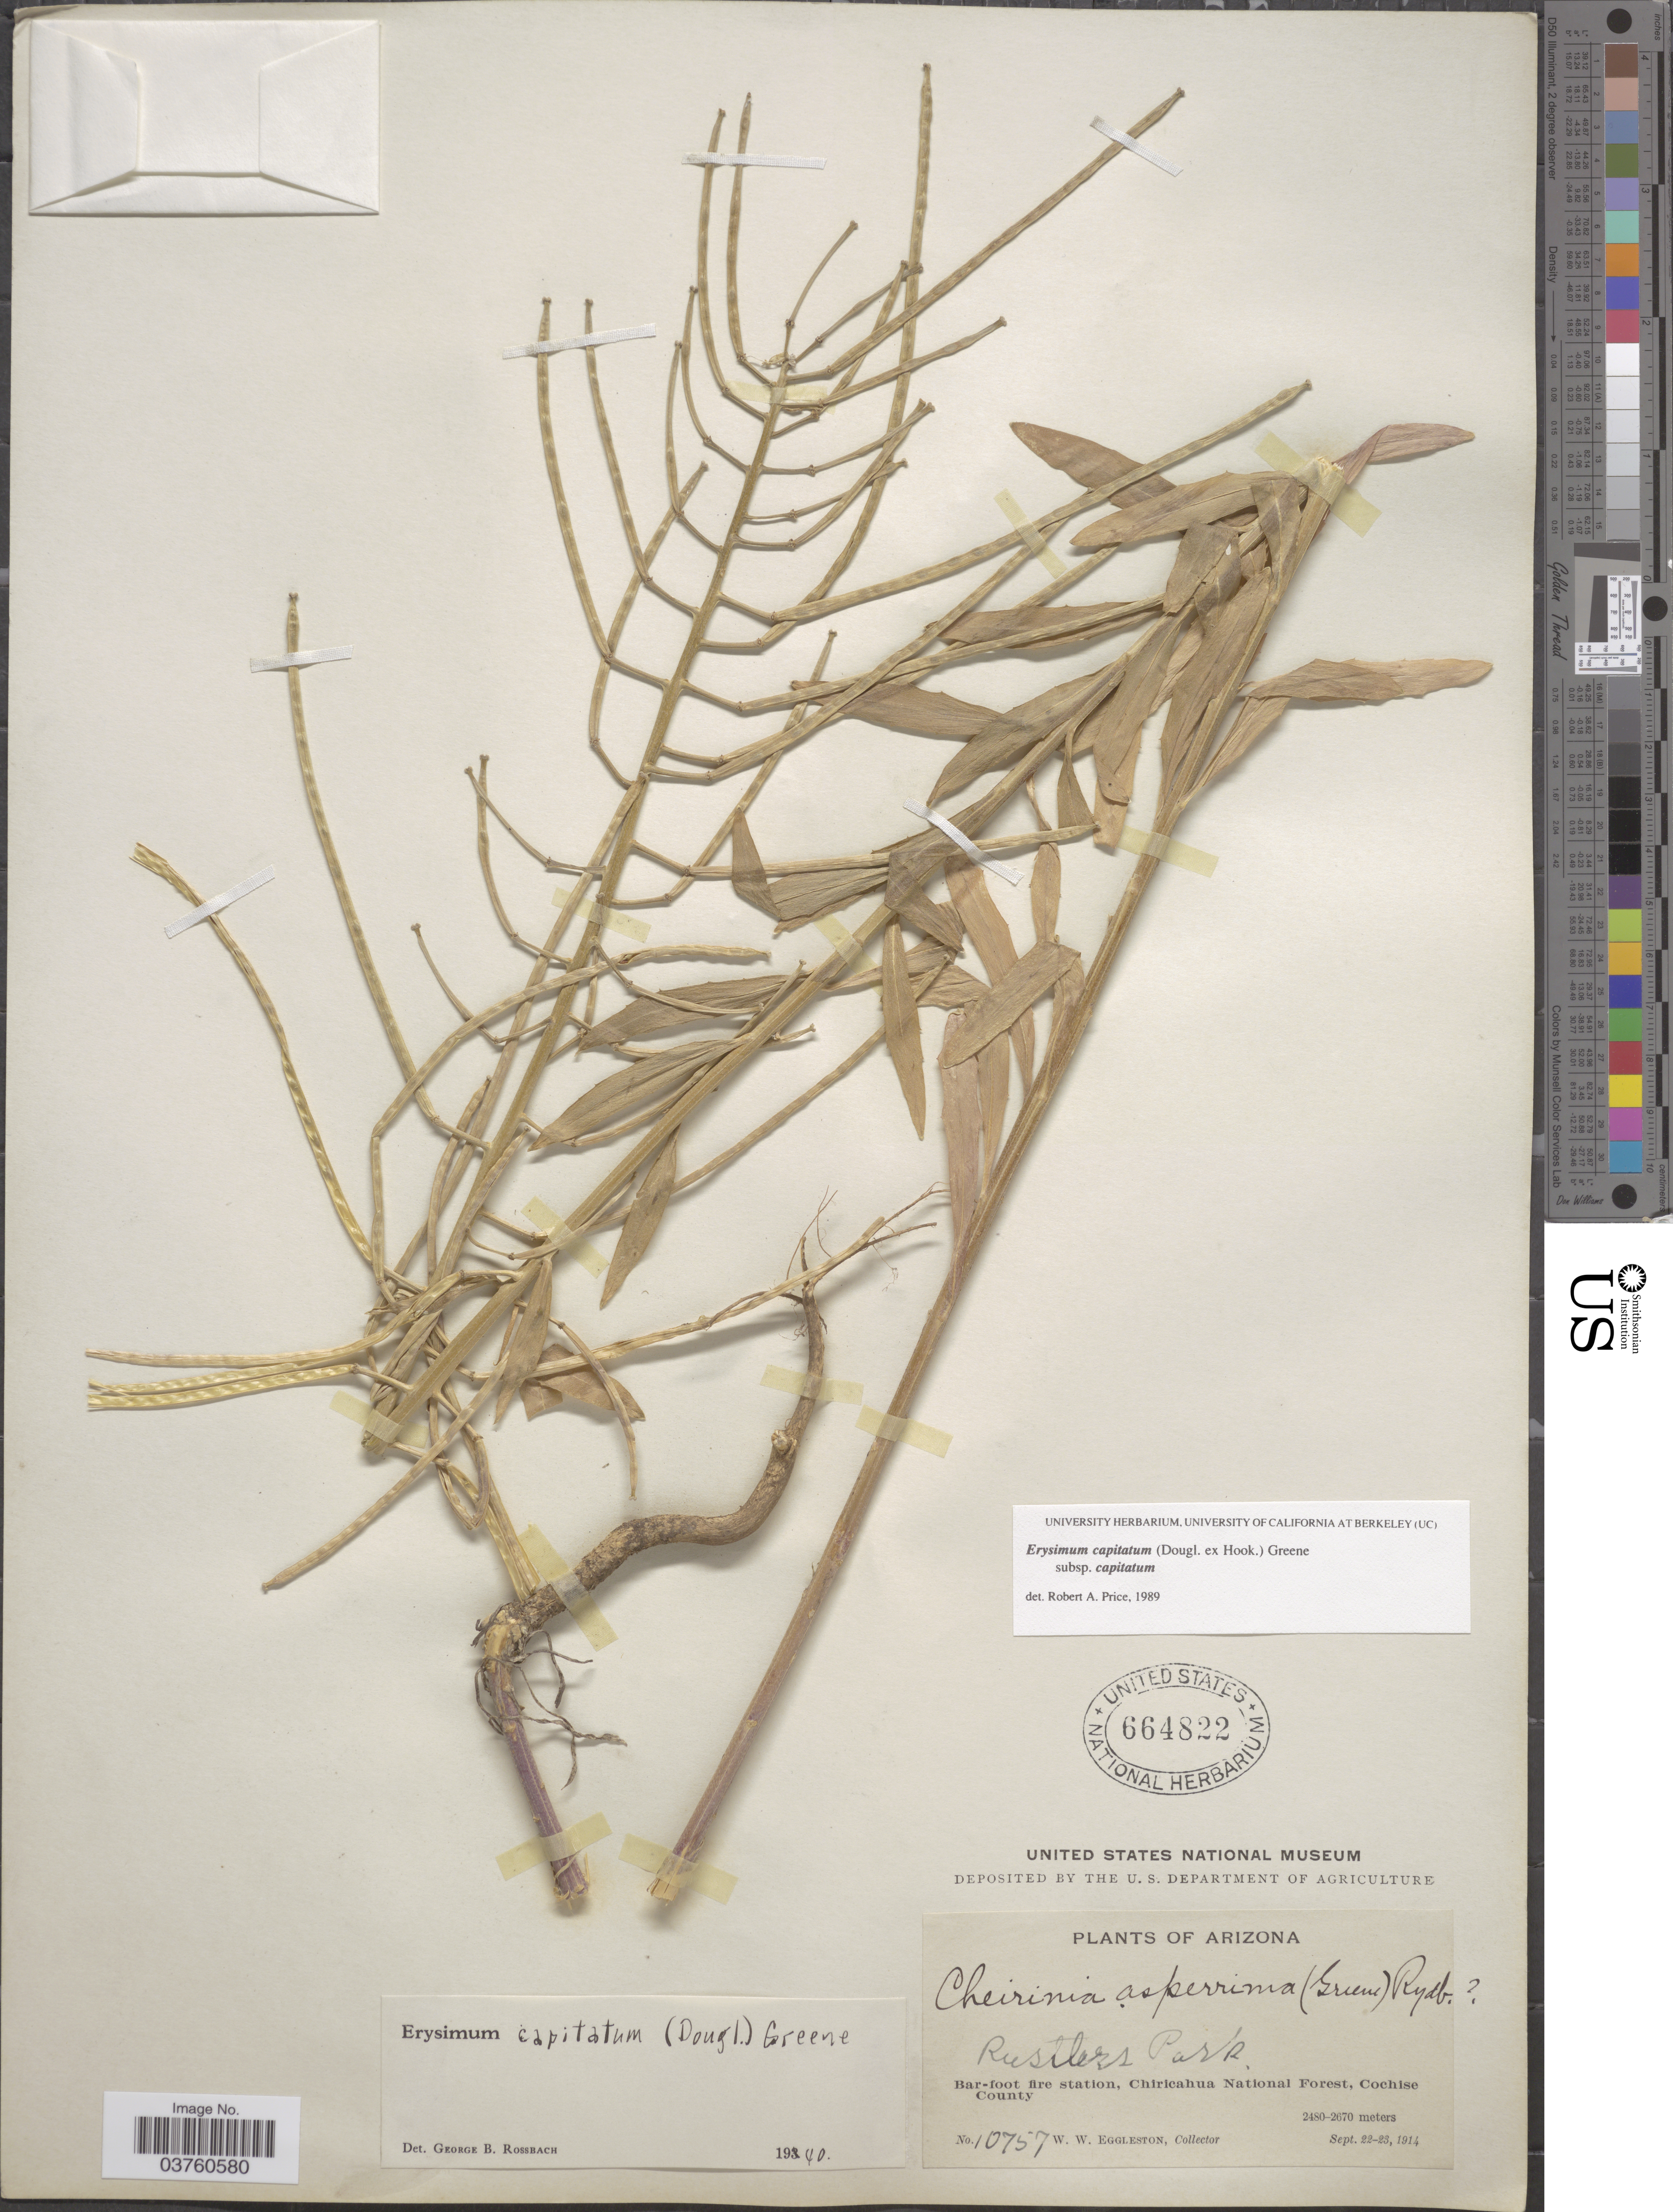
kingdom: Plantae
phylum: Tracheophyta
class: Magnoliopsida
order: Brassicales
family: Brassicaceae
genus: Erysimum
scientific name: Erysimum capitatum subsp. capitatum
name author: (Douglas ex Hook.) Greene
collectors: W. W. Eggleston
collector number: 10757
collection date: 1914-09-22/1914-09-23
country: United States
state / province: Arizona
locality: Rustlers Park. Bar-foot fire station, Chiricahua National Forest, Cochise County.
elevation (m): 2480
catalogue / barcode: US 664822